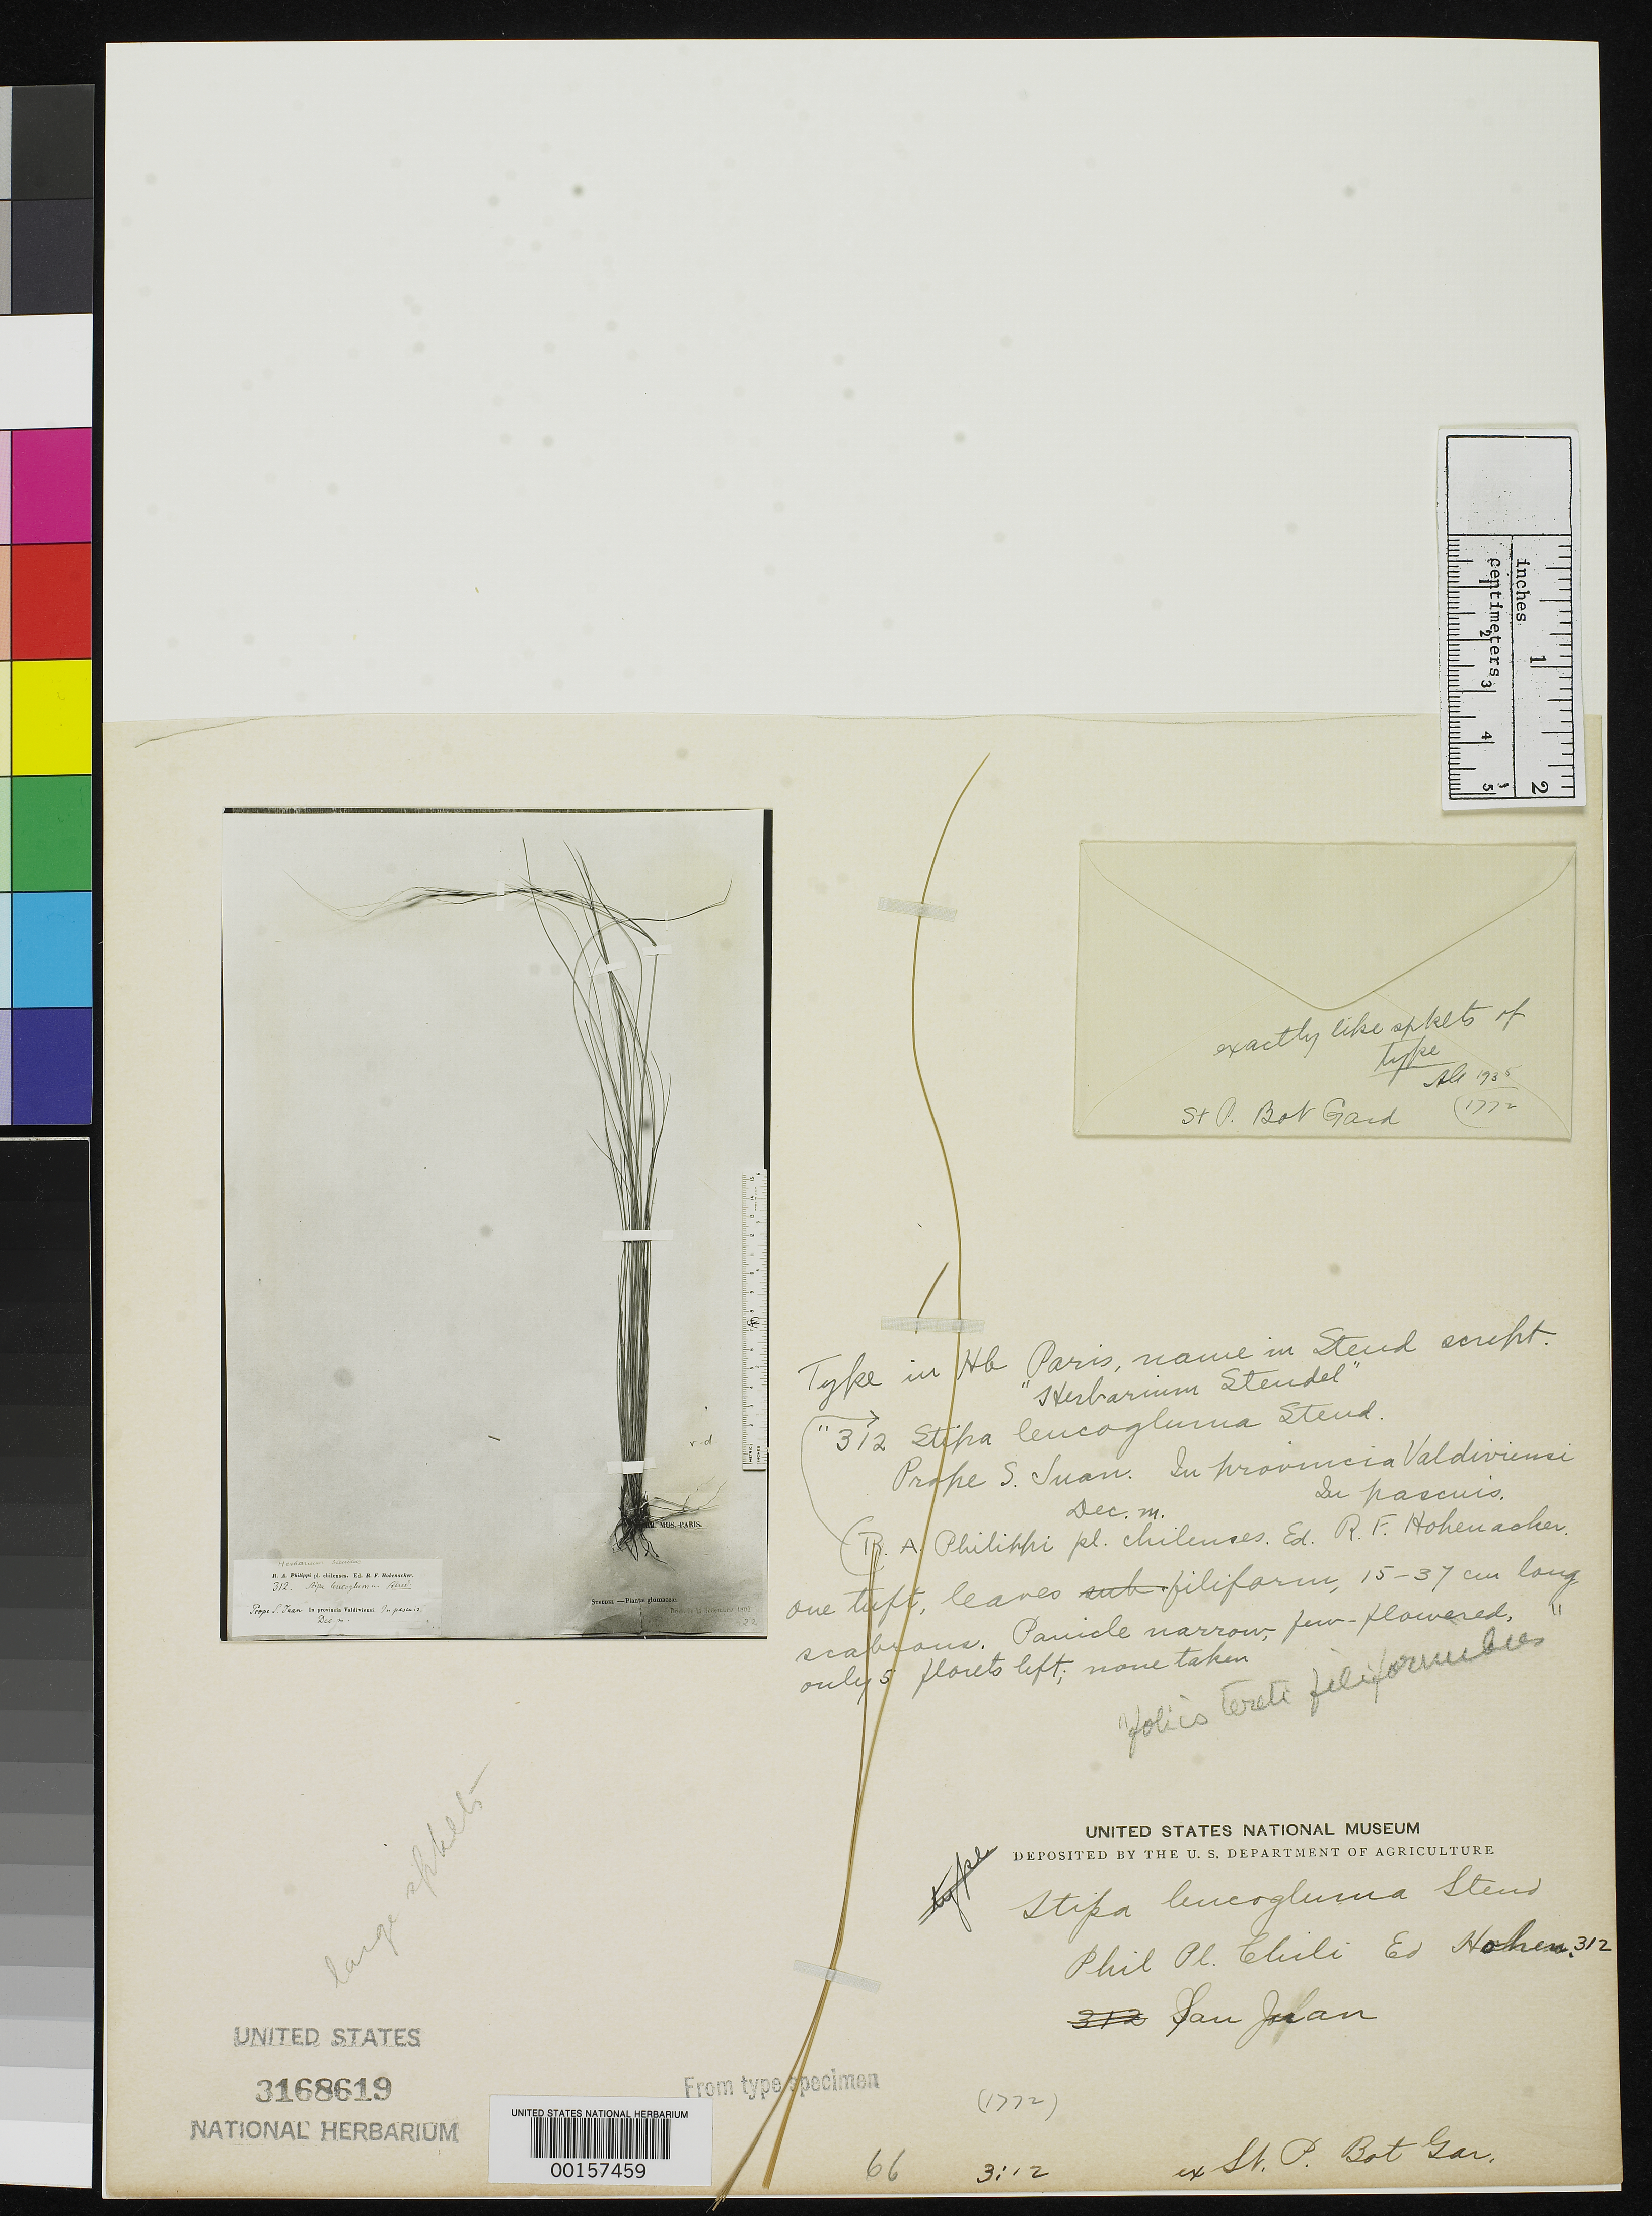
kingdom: Plantae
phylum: Tracheophyta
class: Liliopsida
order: Poales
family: Poaceae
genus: Stipa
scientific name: Stipa leucogluma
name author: Steud.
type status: Type Fragment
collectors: R. A. Philippi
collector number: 312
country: Chile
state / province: Los Ríos (XIV)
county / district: Valdivia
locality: San Juan.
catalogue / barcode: US 3168619